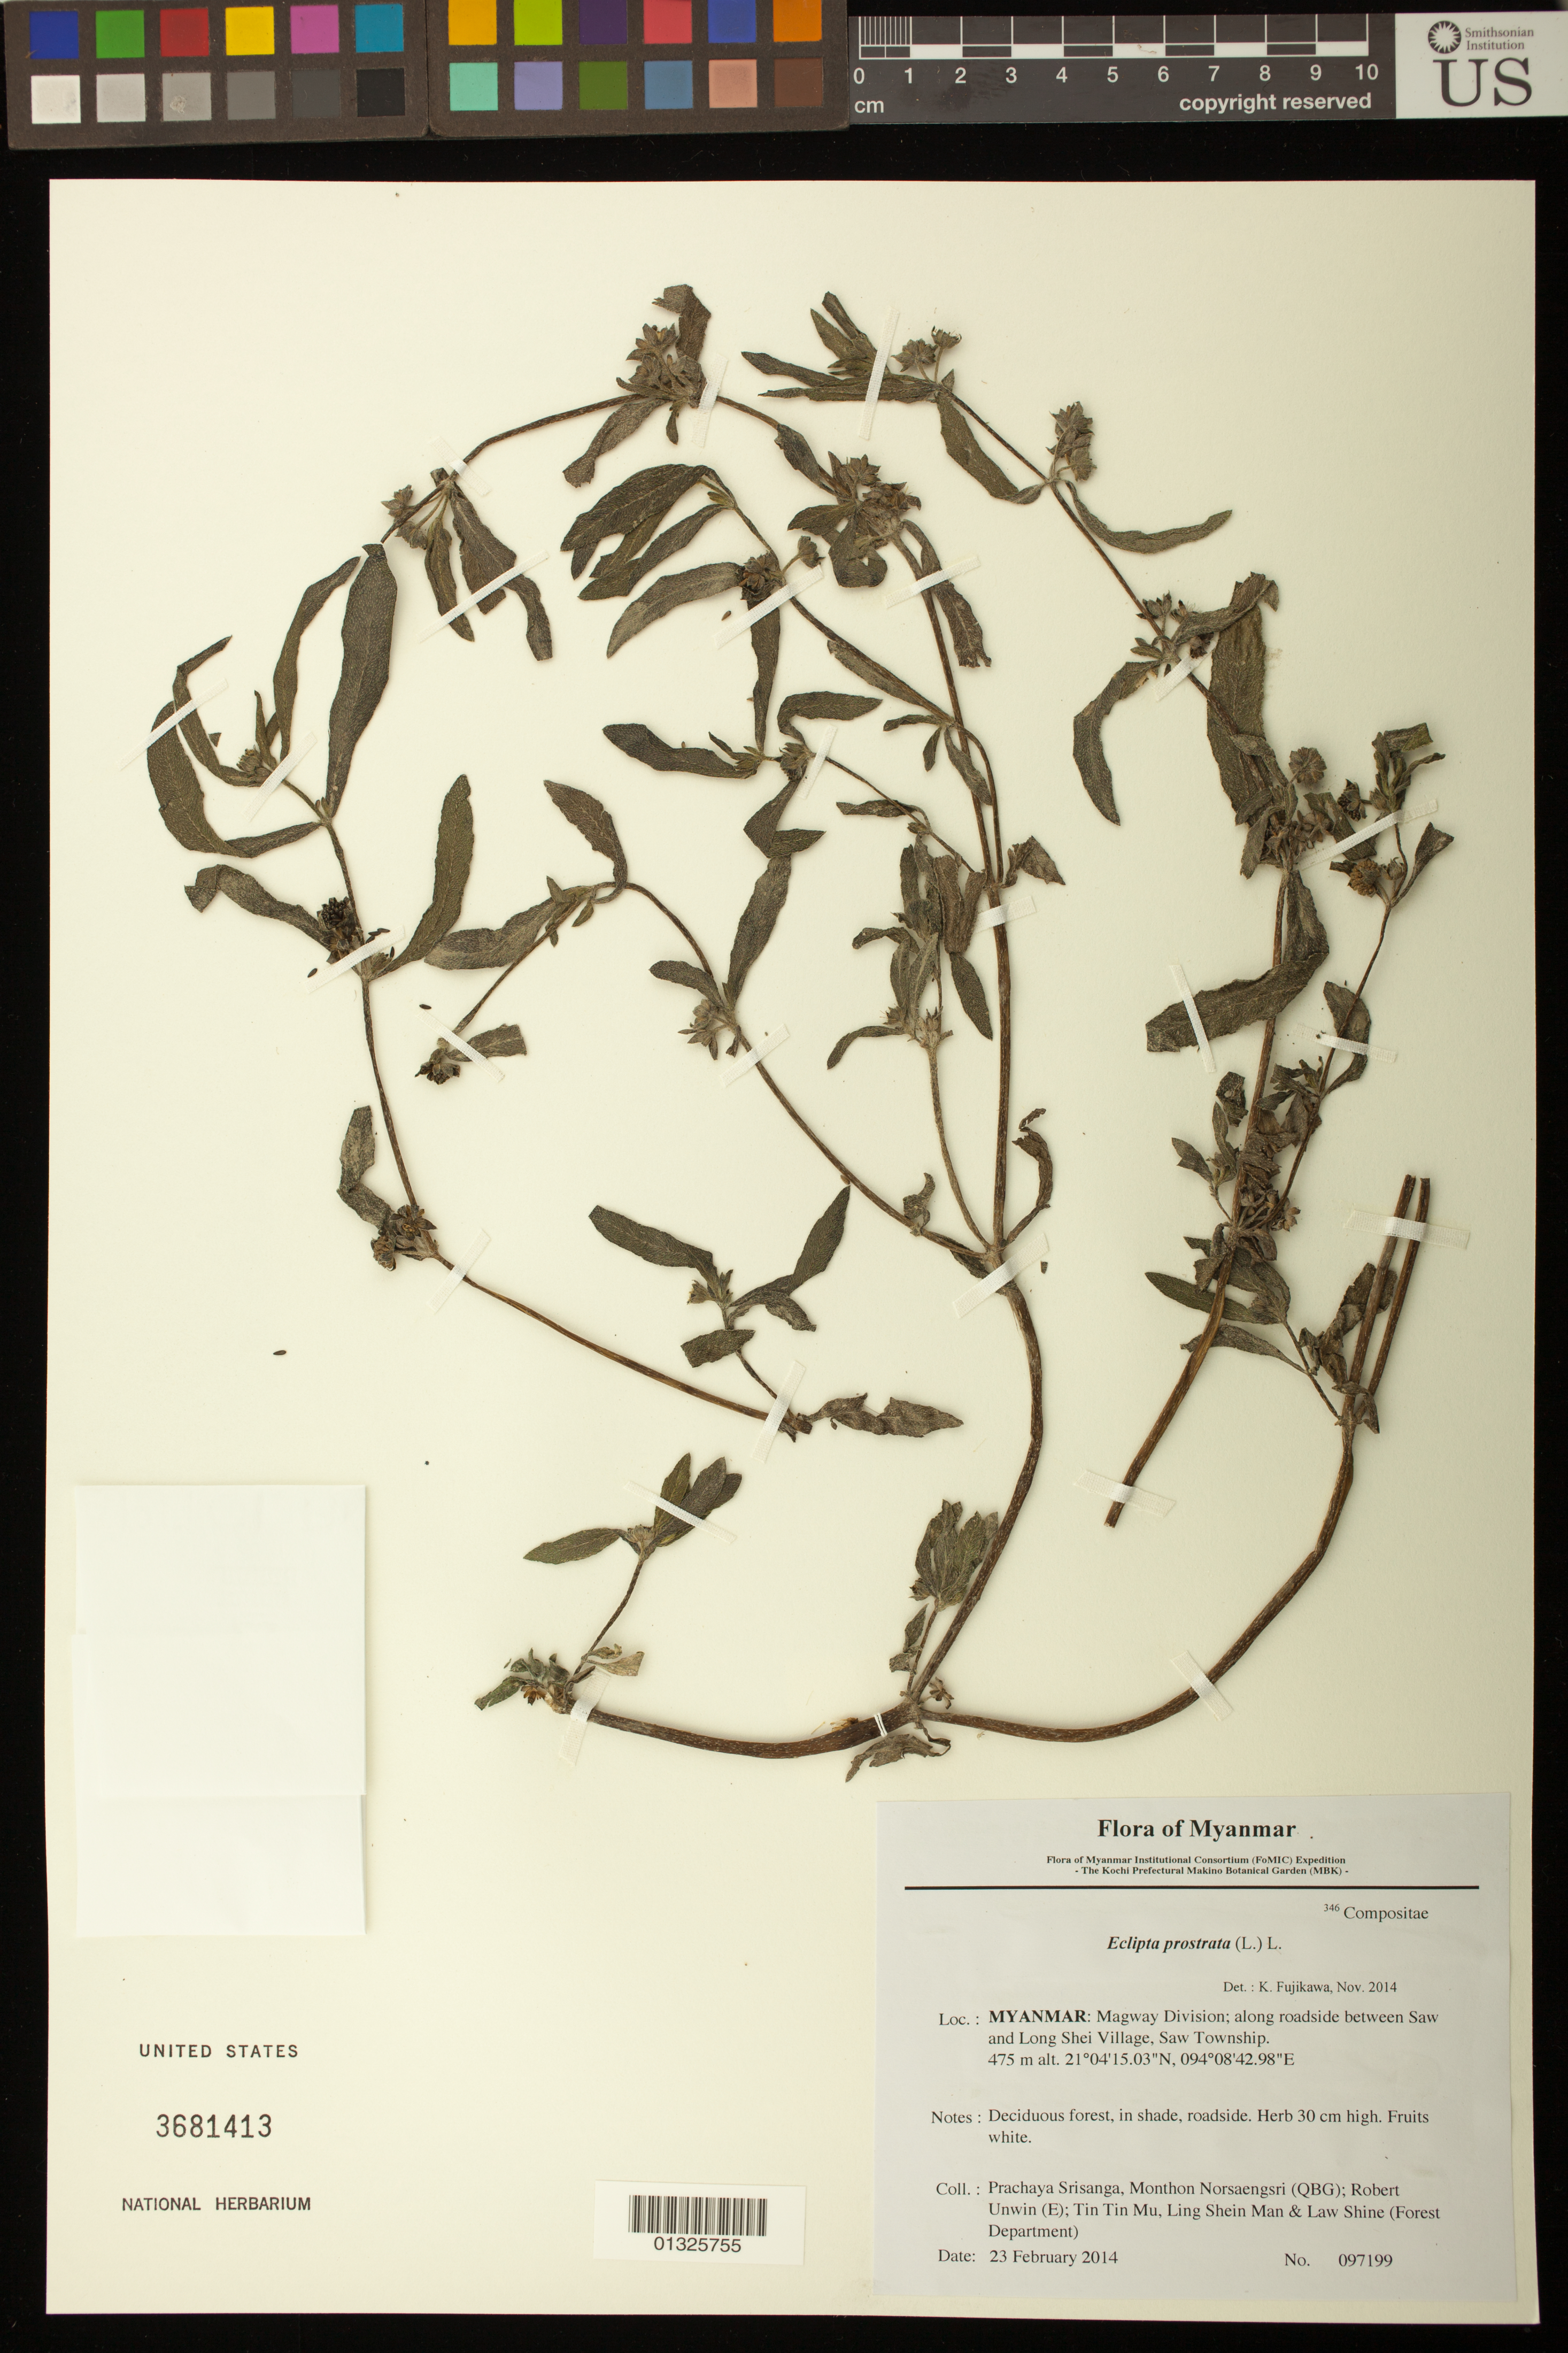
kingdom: Plantae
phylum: Tracheophyta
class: Magnoliopsida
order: Asterales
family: Asteraceae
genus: Eclipta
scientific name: Eclipta prostrata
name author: (L.) L.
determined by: Fujikawa, Kazumi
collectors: P. Srisanga, M. Norsaengsri, R. Unwin, Tin Tin Mu, Ling Shein Man & L. Shine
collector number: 97199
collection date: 2014-02-23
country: Myanmar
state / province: Chin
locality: Along roadside between Saw and Long Shei Village, Saw Township.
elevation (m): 475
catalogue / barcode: US 3681413